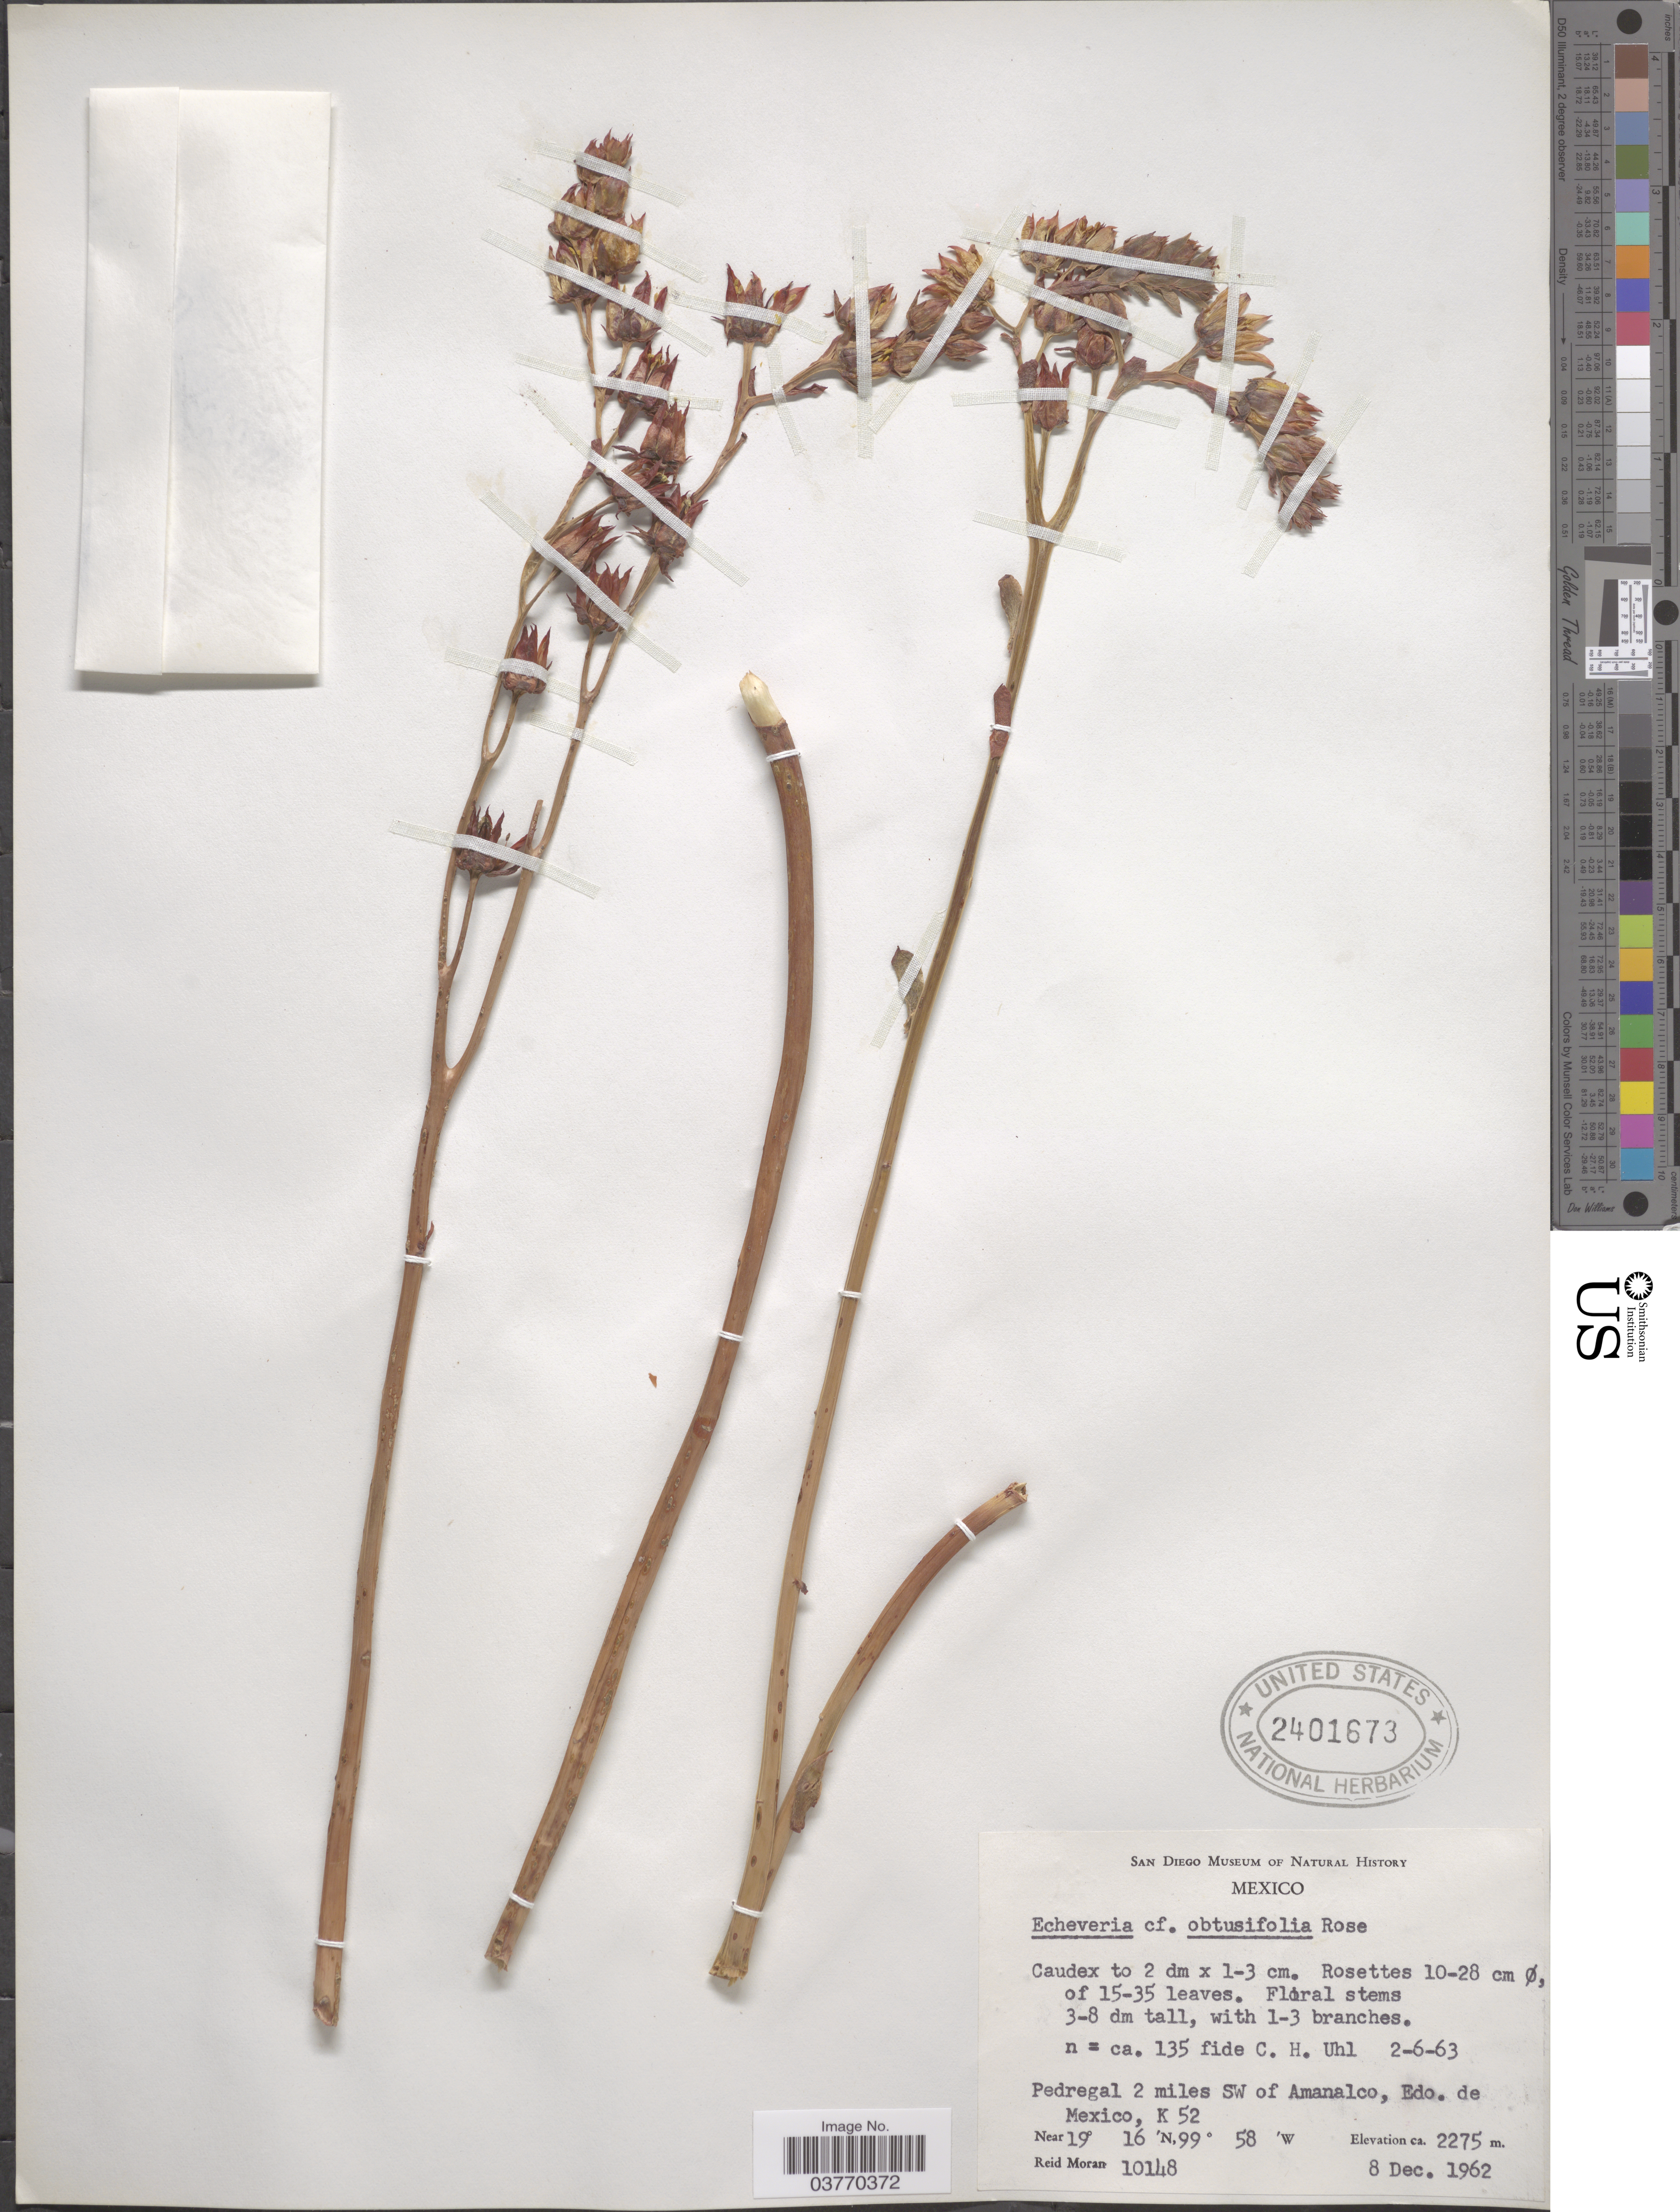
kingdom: Plantae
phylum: Tracheophyta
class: Magnoliopsida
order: Saxifragales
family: Crassulaceae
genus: Echeveria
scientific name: Echeveria obtusifolia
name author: Rose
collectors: R. Moran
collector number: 10148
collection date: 1962-12-08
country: Mexico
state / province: México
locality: Pedregal 2 miles SW of Amanalco, Edo. de Mexico, K 52.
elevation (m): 2275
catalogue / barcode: US 2401673